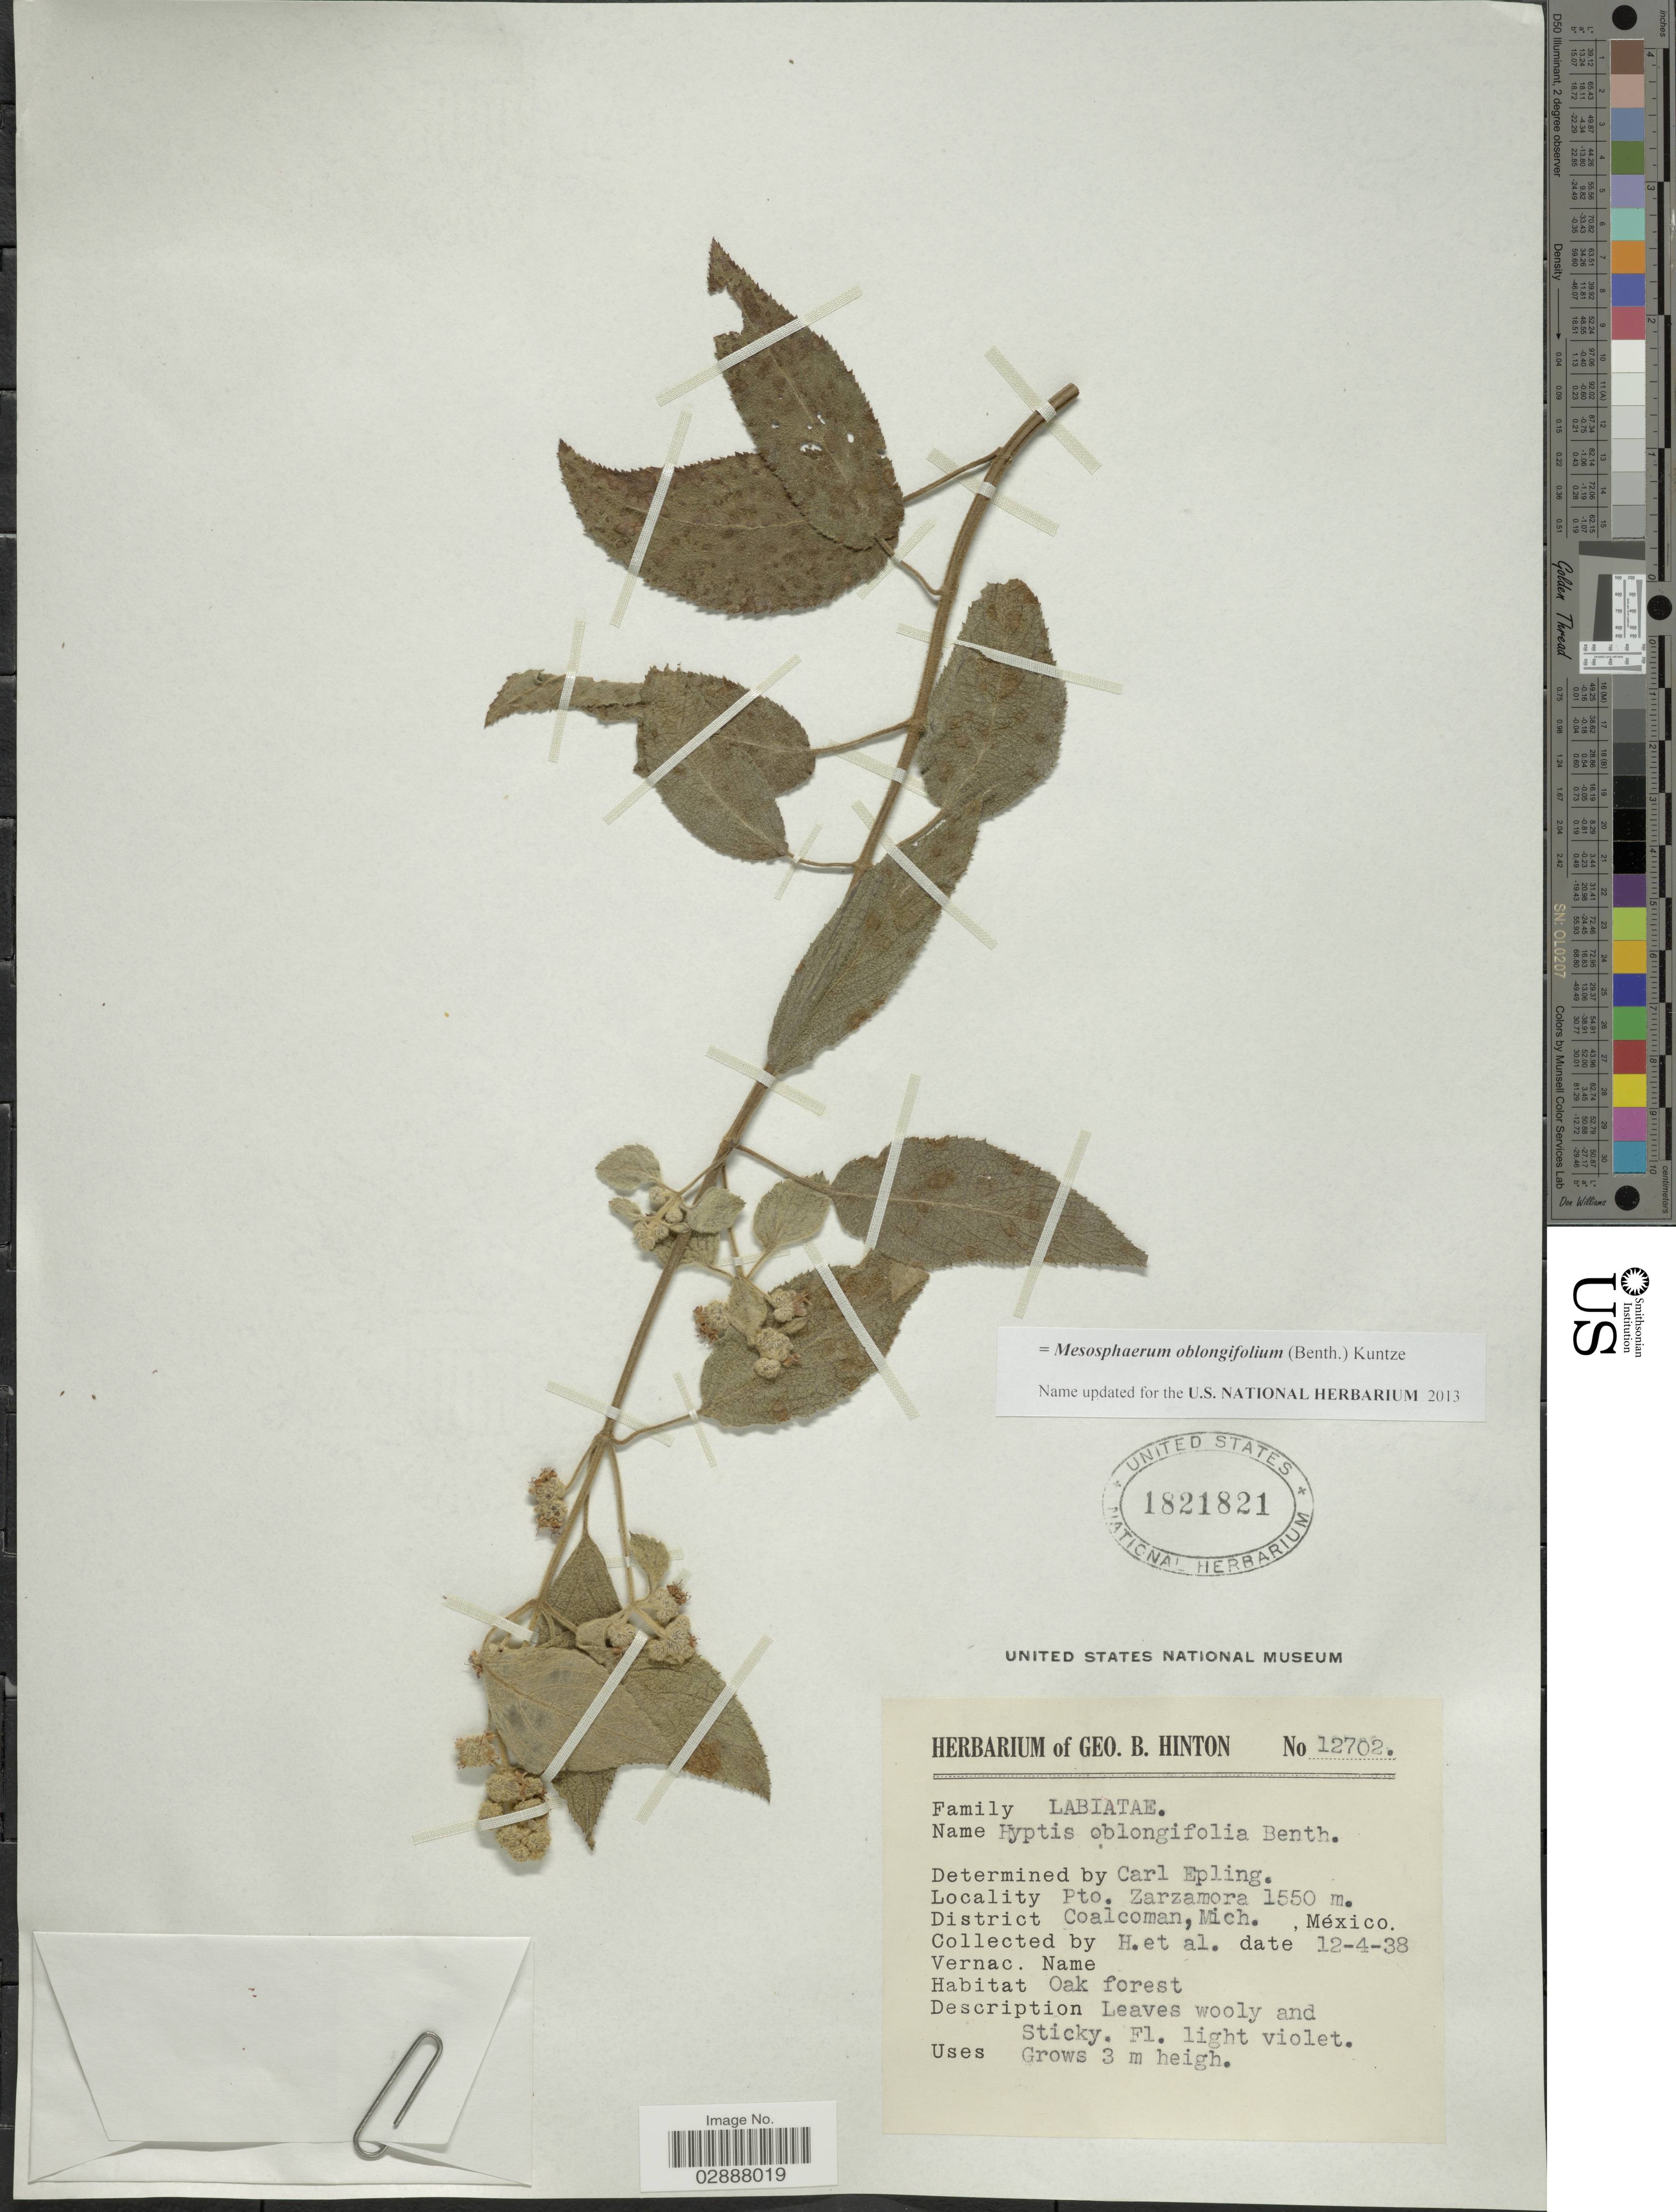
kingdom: Plantae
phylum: Tracheophyta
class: Magnoliopsida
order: Lamiales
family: Lamiaceae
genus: Mesosphaerum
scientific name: Mesosphaerum oblongifolium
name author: (Benth.) Kuntze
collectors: G. B. Hinton & et al.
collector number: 12702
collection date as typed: Transcribed d/m/y: 12/4/38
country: Mexico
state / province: Michoacán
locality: Pto. Zarzamora. District Coalcoman.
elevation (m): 1550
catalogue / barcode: US 1821821